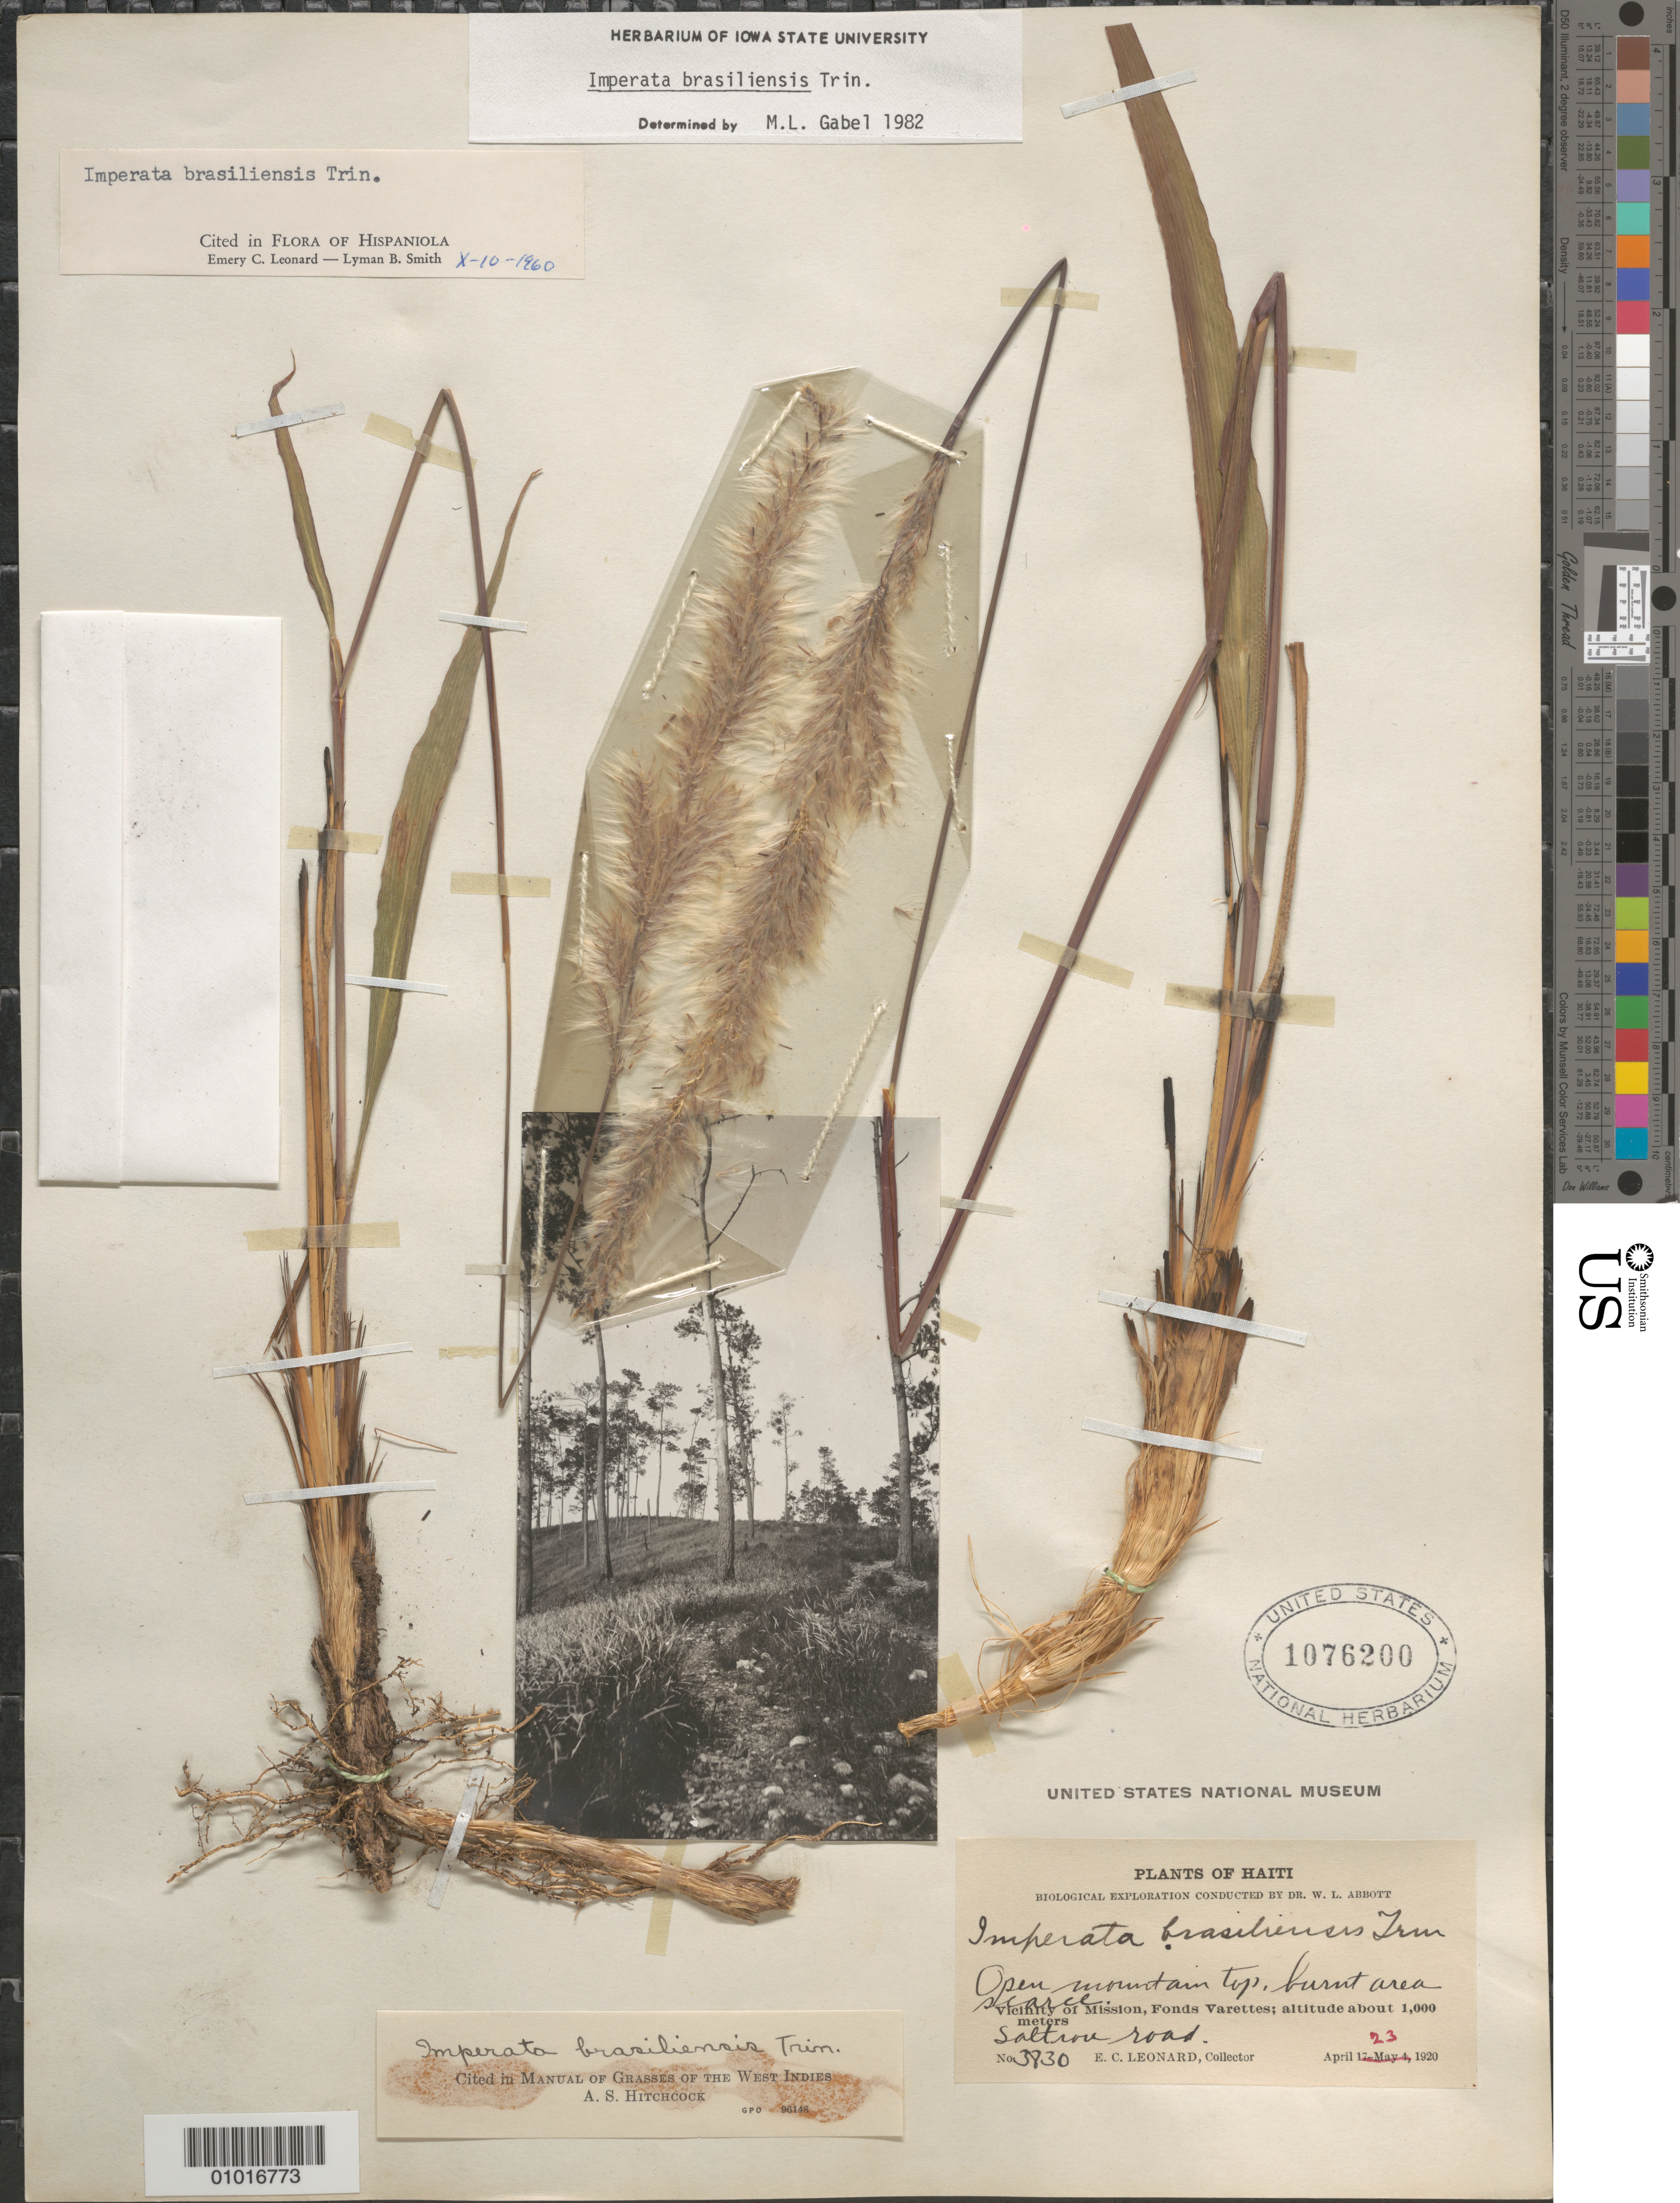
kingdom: Plantae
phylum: Tracheophyta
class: Liliopsida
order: Poales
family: Poaceae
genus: Imperata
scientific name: Imperata brasiliensis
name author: Trin.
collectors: E. C. Leonard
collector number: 3730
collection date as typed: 23 Apr 1920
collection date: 1920-04-23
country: Haiti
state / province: Óuest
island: Hispaniola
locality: Vicinity of Mission, Fonds Varrettes, Saltrou road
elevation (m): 1000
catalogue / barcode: US 1076200